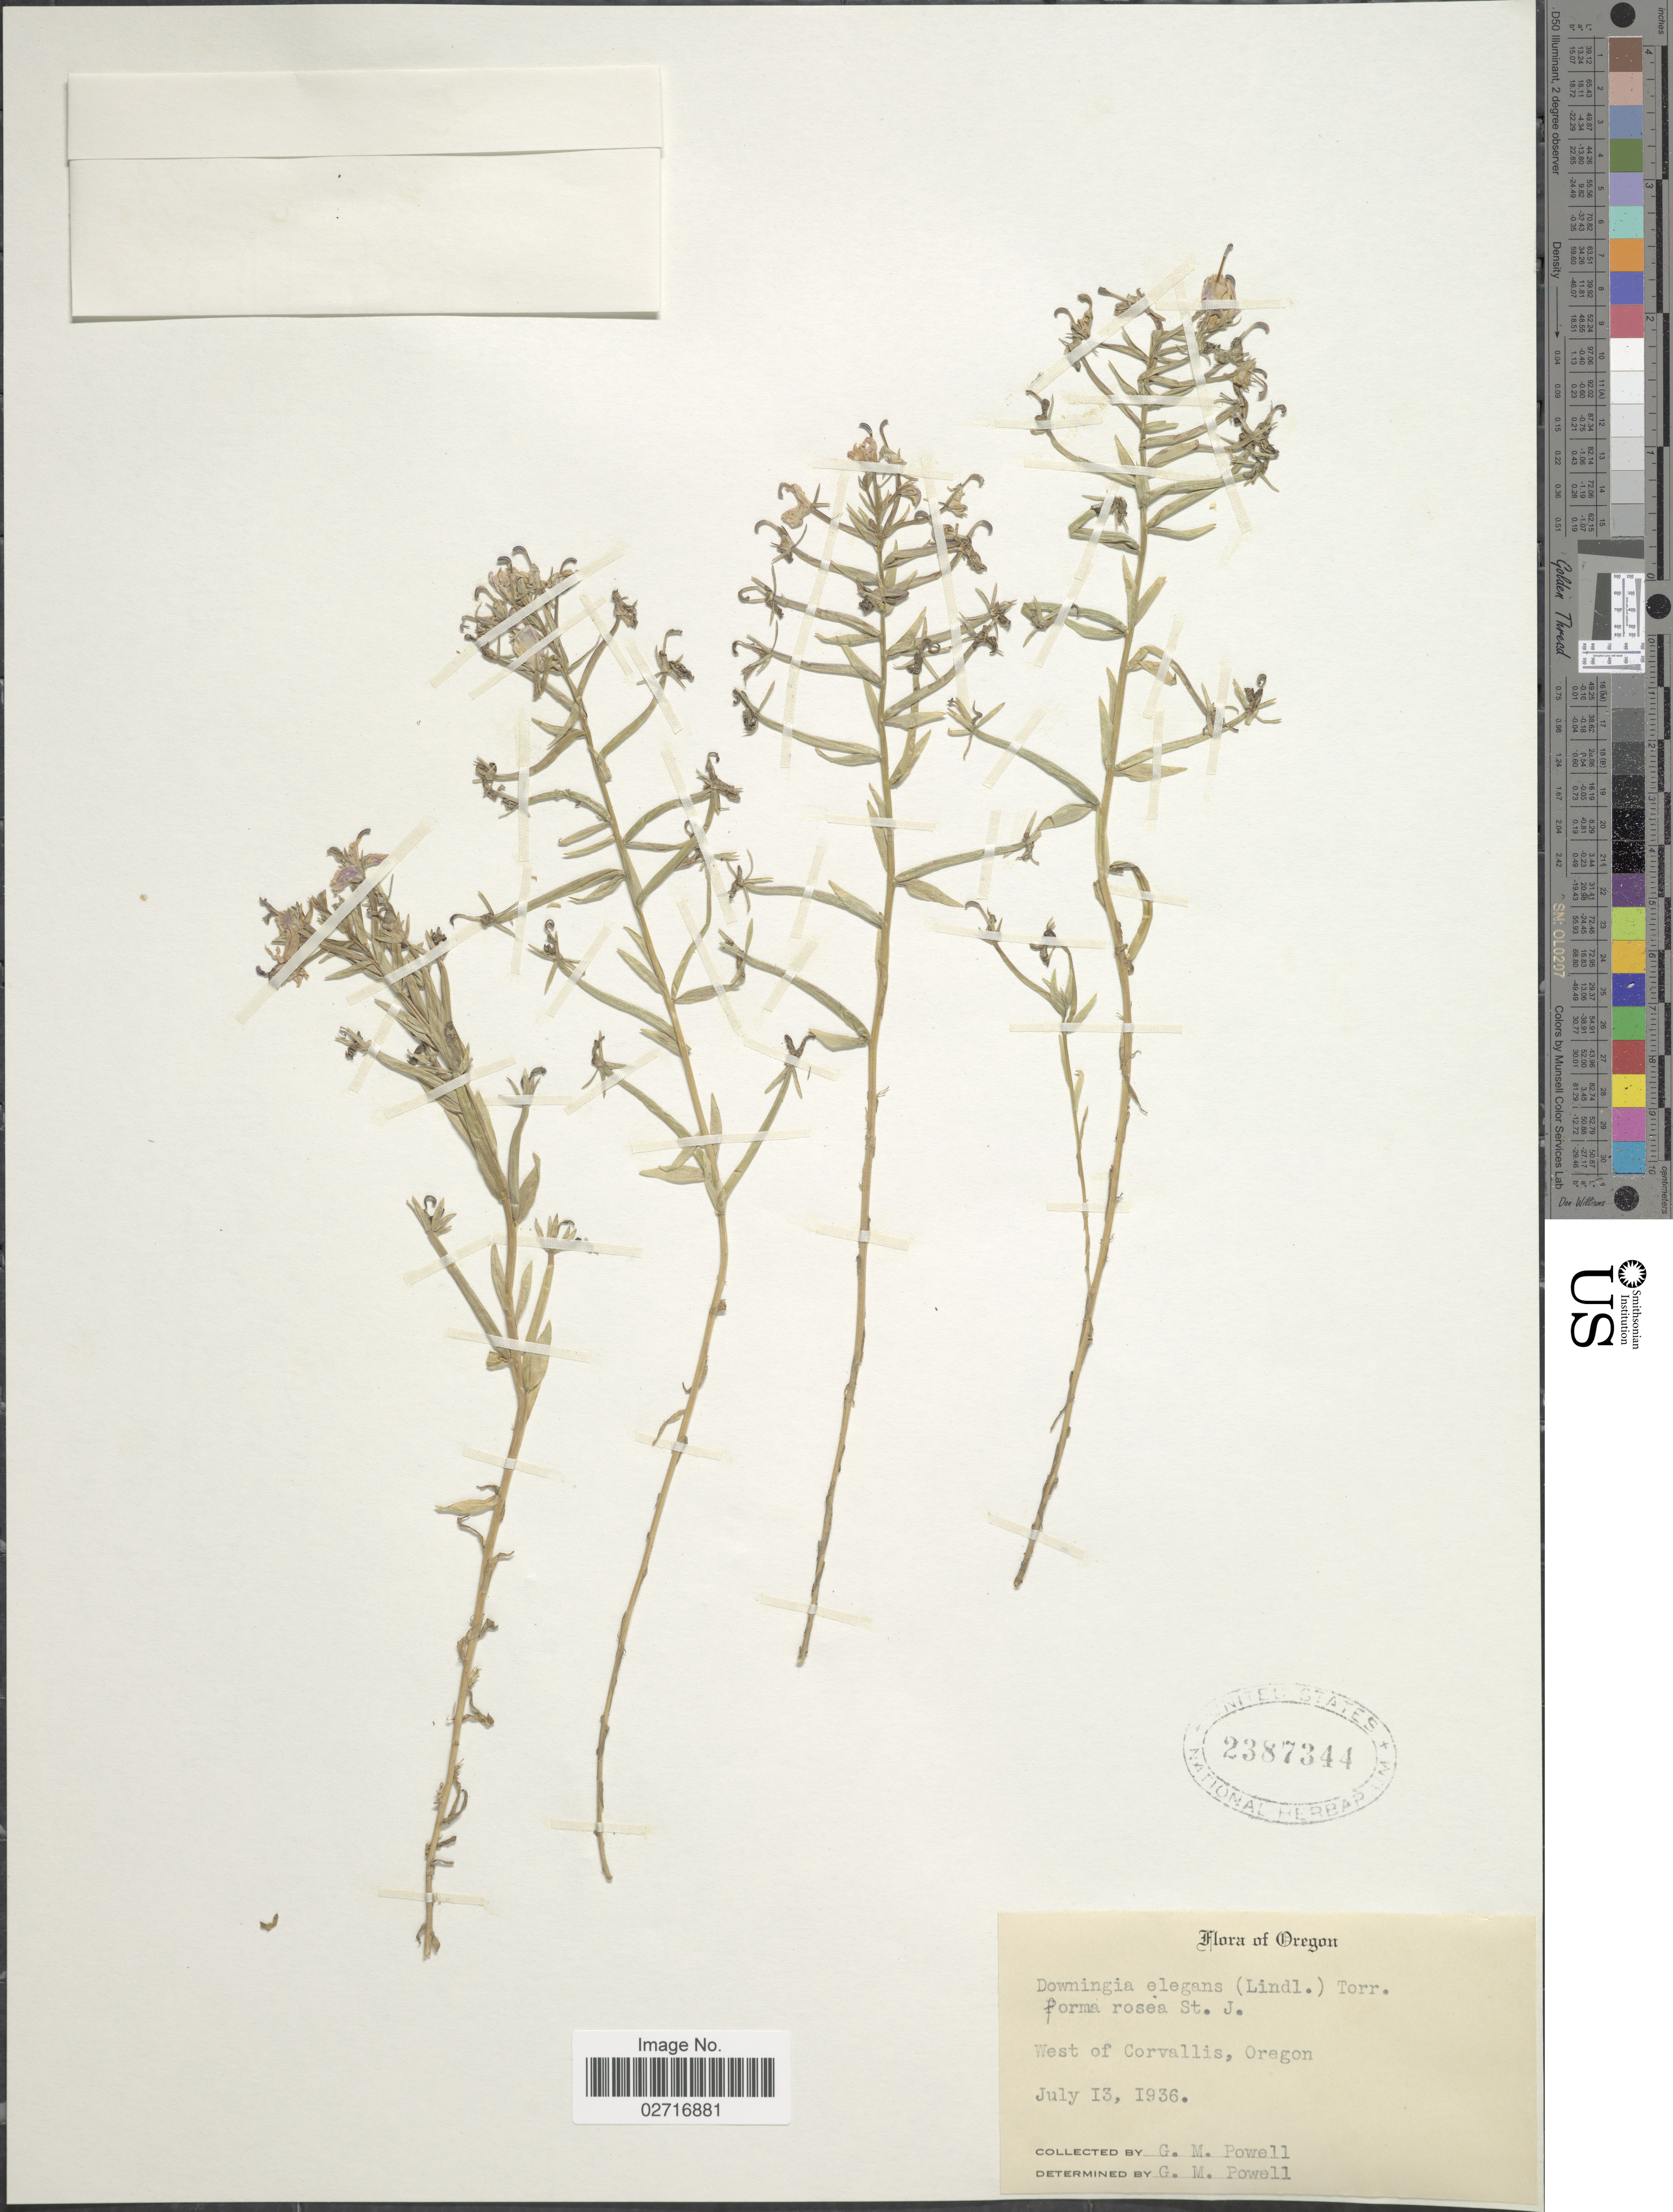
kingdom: Plantae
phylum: Tracheophyta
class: Magnoliopsida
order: Asterales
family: Campanulaceae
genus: Downingia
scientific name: Downingia elegans var. elegans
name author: (Douglas ex Lindl.) Torr. ex A. Gray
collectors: G. M. Powell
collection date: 1936-07-13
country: United States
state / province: Oregon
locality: West of Corvallis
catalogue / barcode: US 2387344